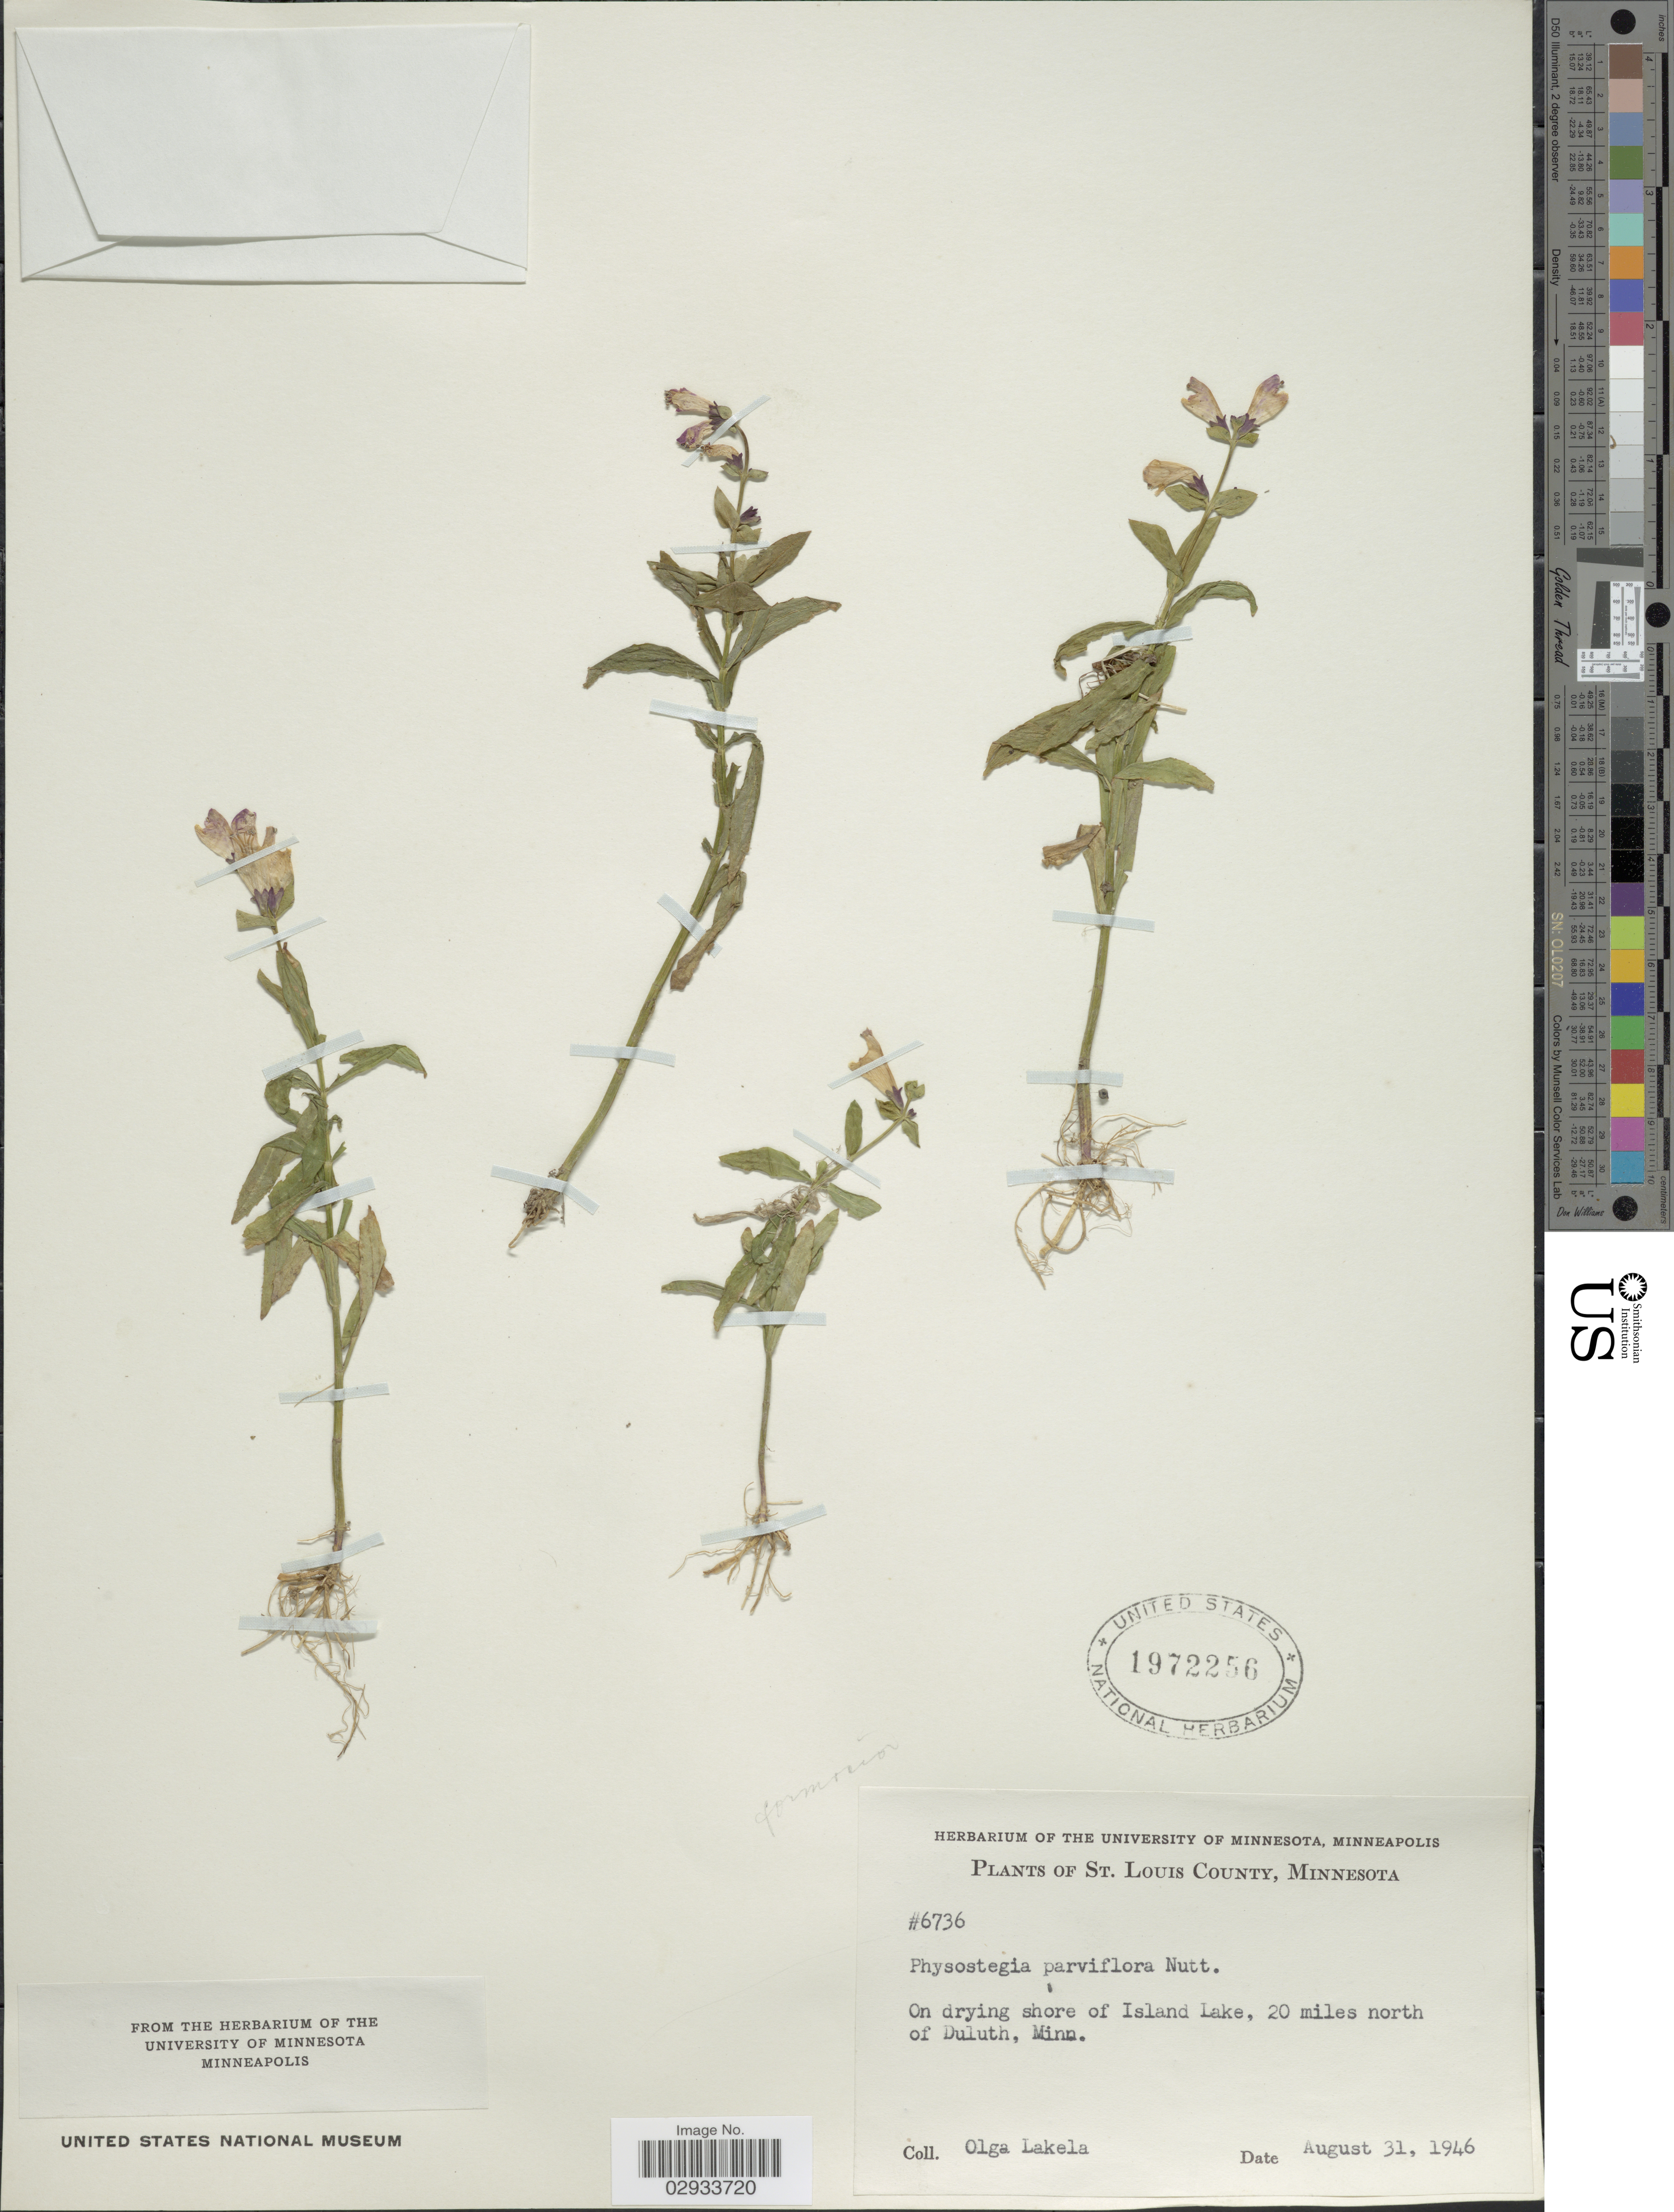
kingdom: Plantae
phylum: Tracheophyta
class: Magnoliopsida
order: Lamiales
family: Lamiaceae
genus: Physostegia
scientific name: Physostegia formosior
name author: Lunell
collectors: O. K. Lakela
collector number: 6736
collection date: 1946-08-31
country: United States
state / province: Minnesota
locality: St. Louis County, Minnesota, On drying shore of Island Lake, 20 miles north of Duluth, Minn.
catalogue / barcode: US 1972256